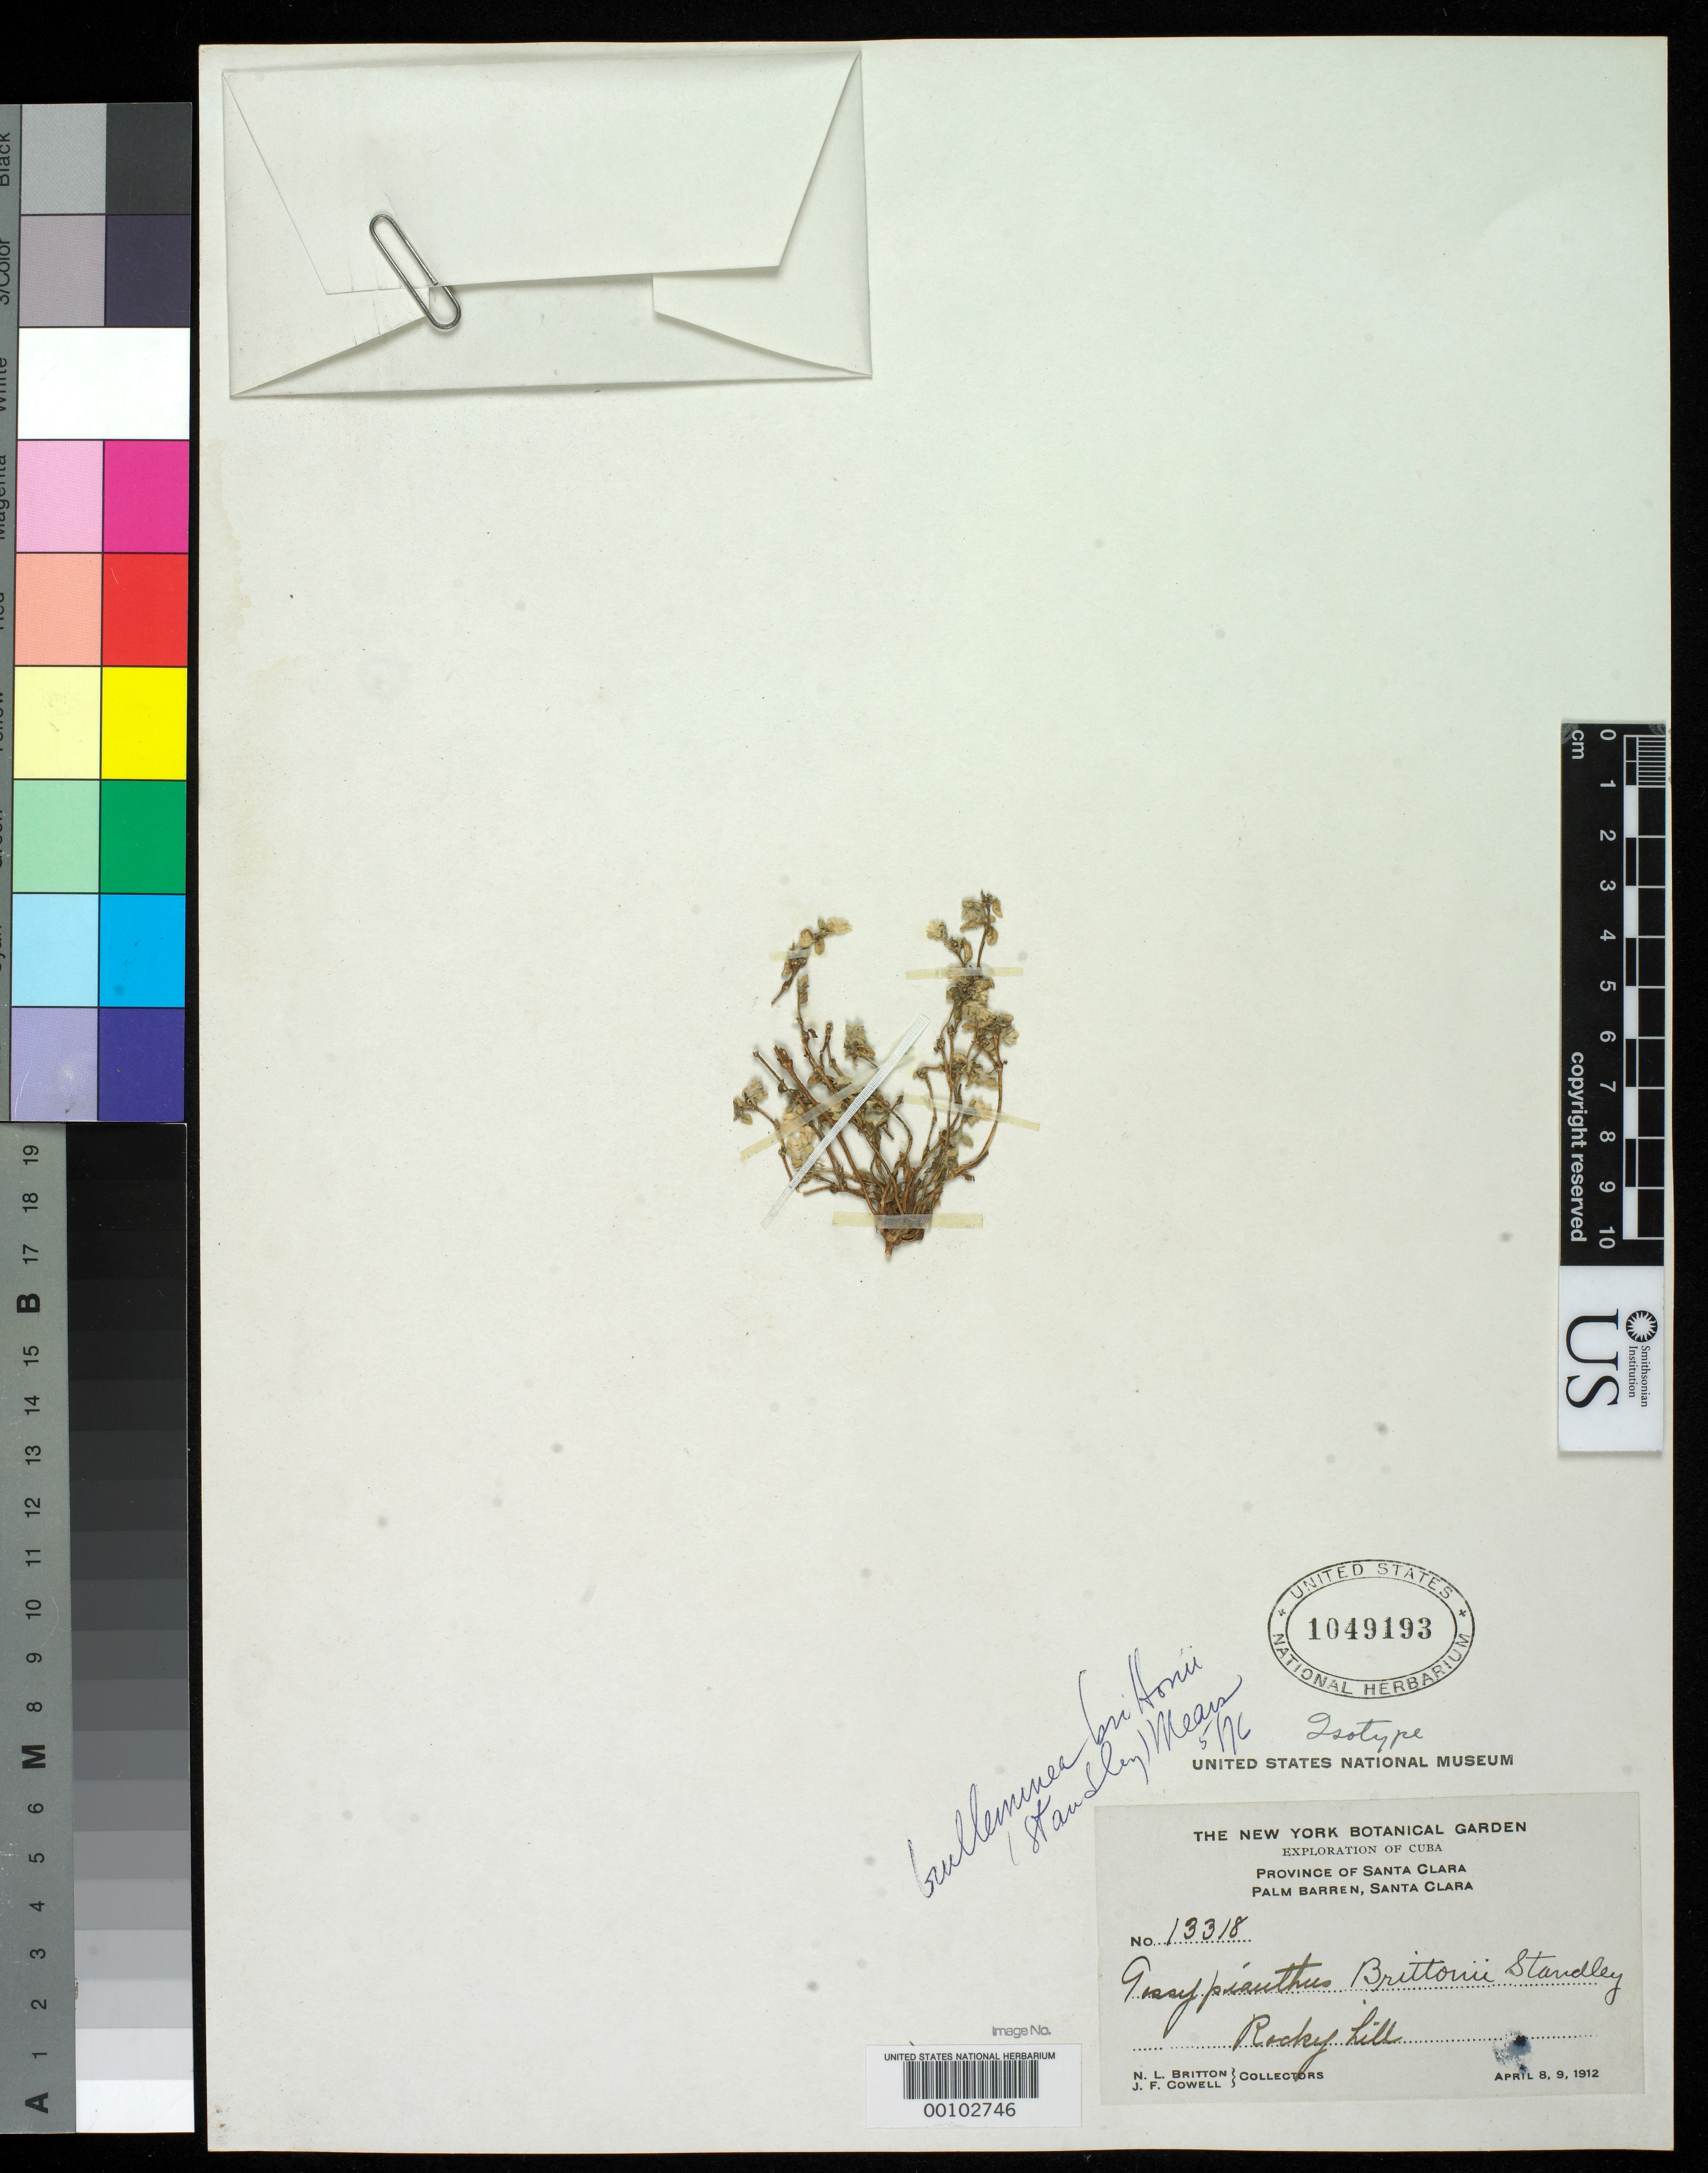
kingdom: Plantae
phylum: Tracheophyta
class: Magnoliopsida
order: Caryophyllales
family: Amaranthaceae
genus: Gossypianthus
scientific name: Gossypianthus brittonii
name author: Standl.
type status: Isotype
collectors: N. Britton & J. F. Cowell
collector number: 13318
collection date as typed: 08 Apr 1912 to 09 Apr 1912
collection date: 1912-04-08/1912-04-09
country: Cuba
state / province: Las Villas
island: Greater Antilles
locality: Palm barren, Santa Clara.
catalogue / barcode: US 1049193